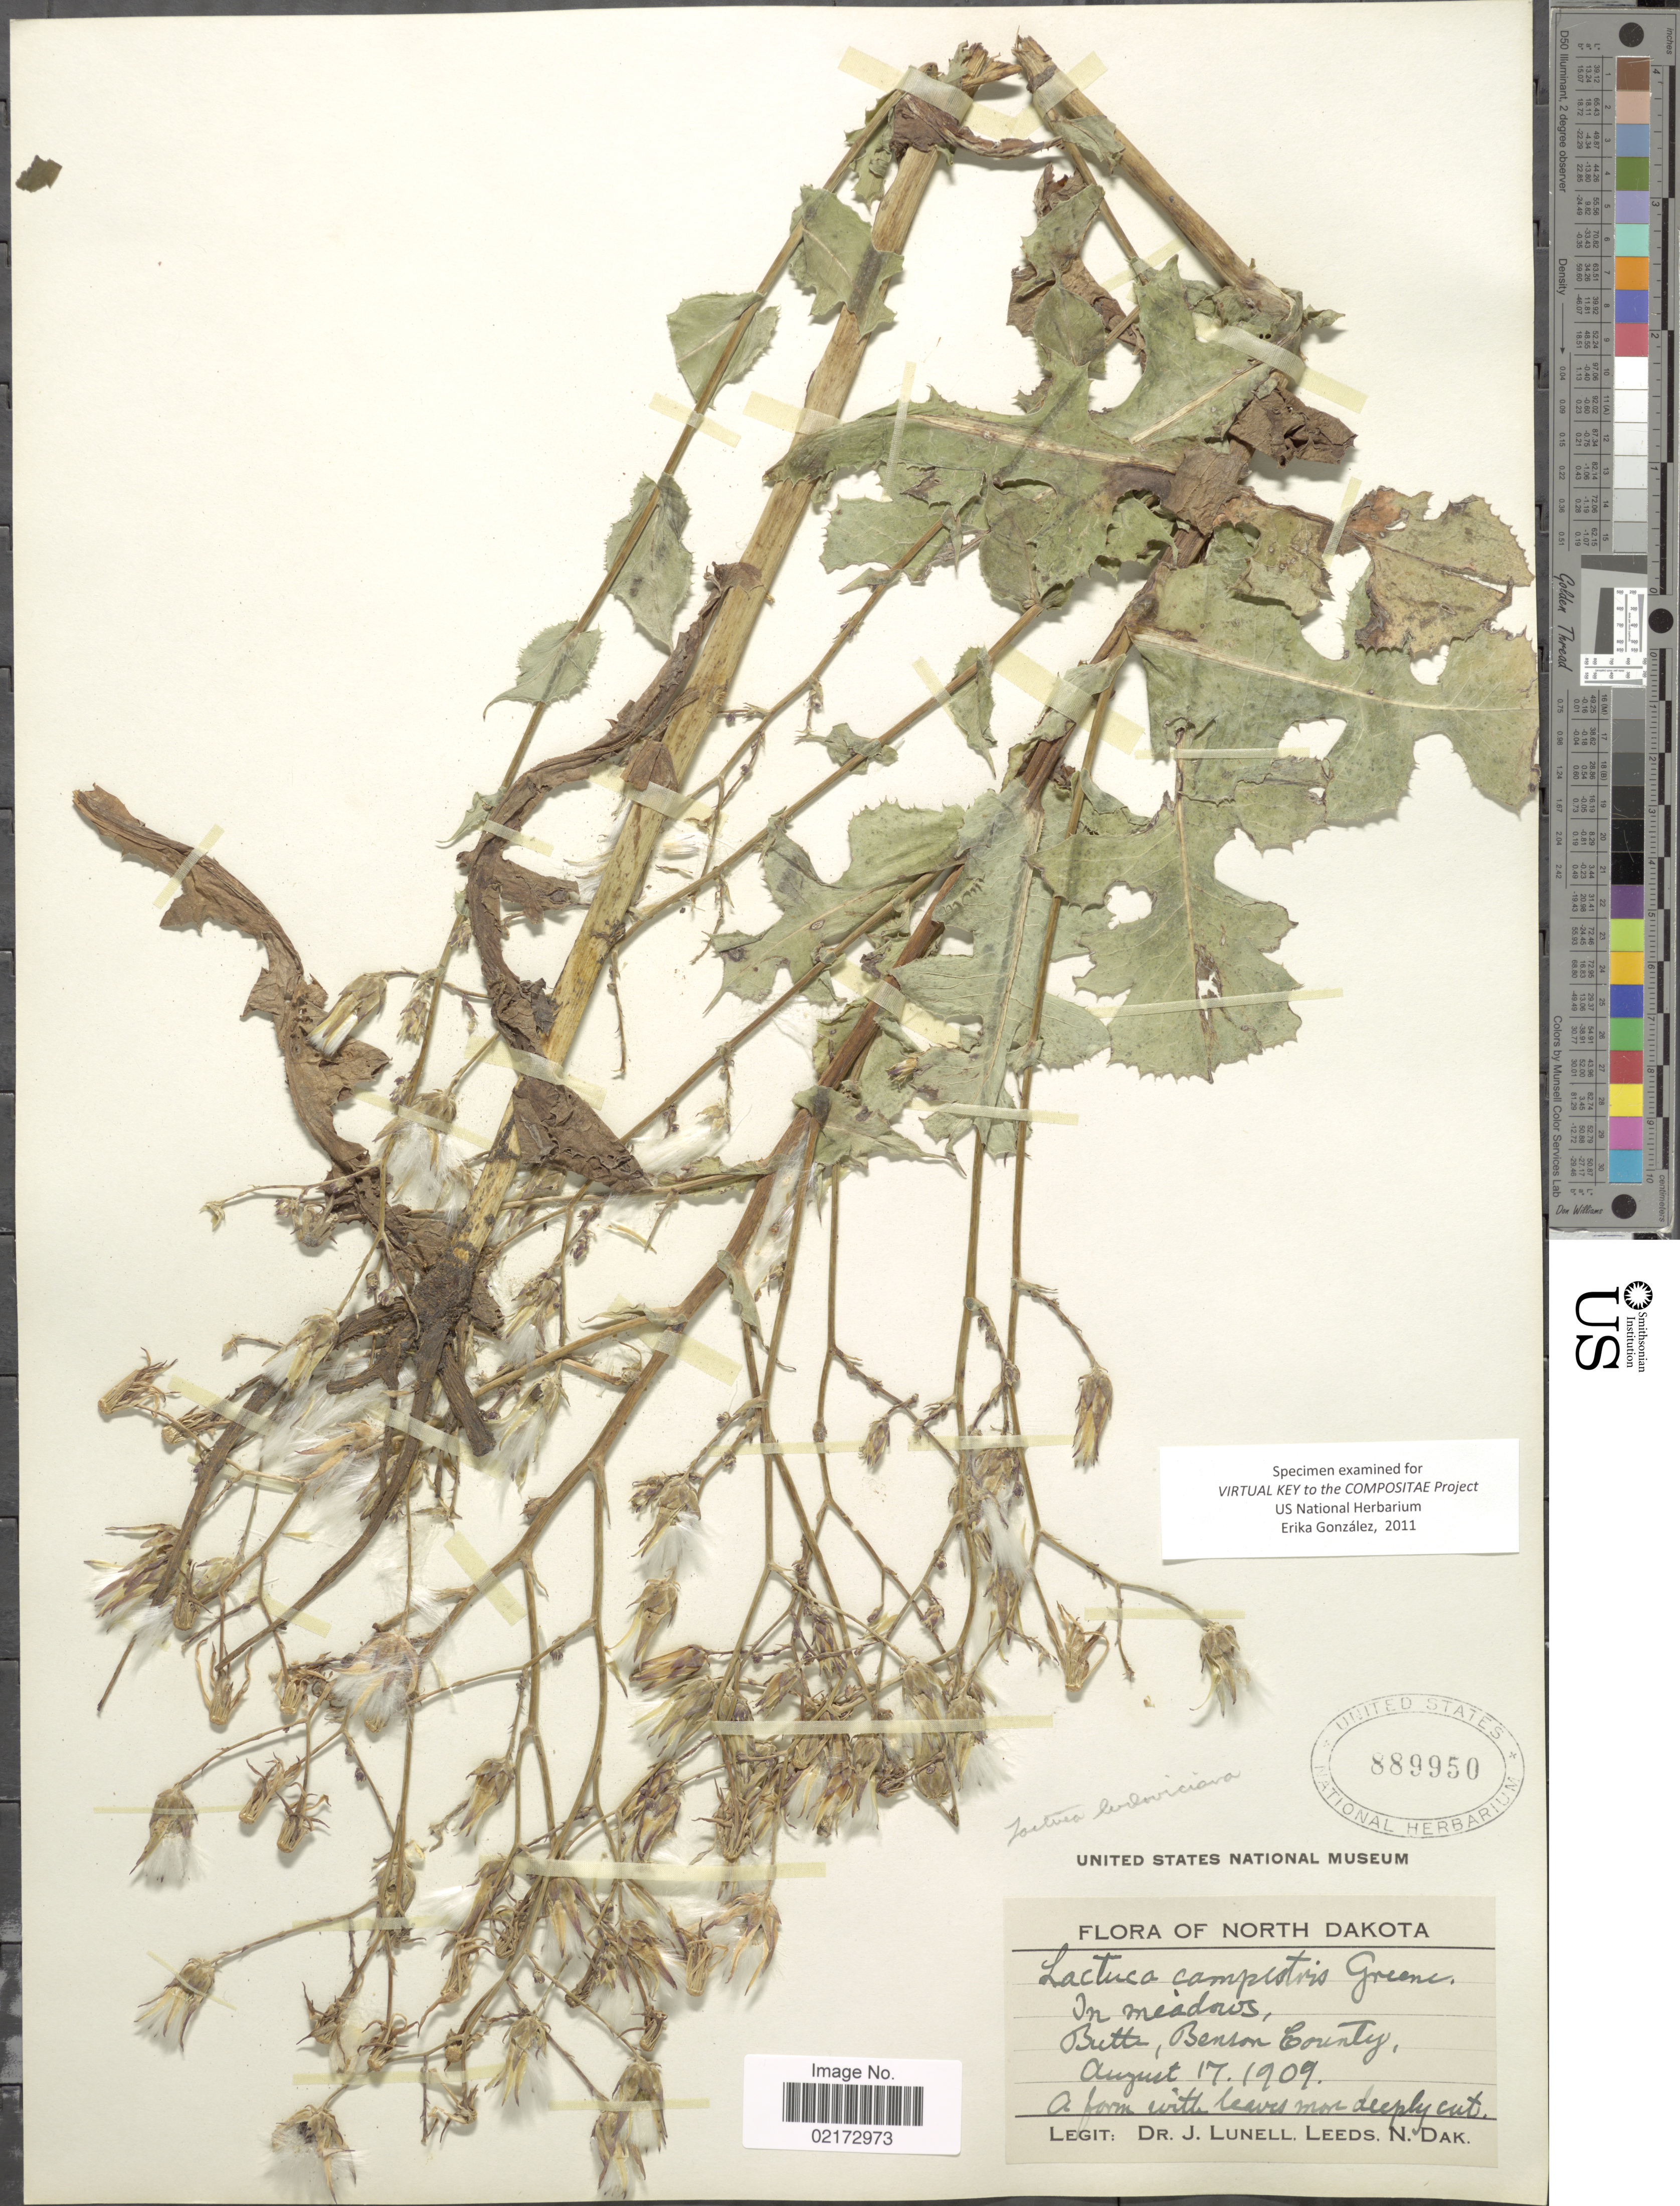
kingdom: Plantae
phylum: Tracheophyta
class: Magnoliopsida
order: Asterales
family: Asteraceae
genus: Lactuca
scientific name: Lactuca ludoviciana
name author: (Nutt.) Riddell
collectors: J. Lunell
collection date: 1909-08-17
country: United States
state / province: North Dakota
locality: Butte, Benson County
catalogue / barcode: US 889950